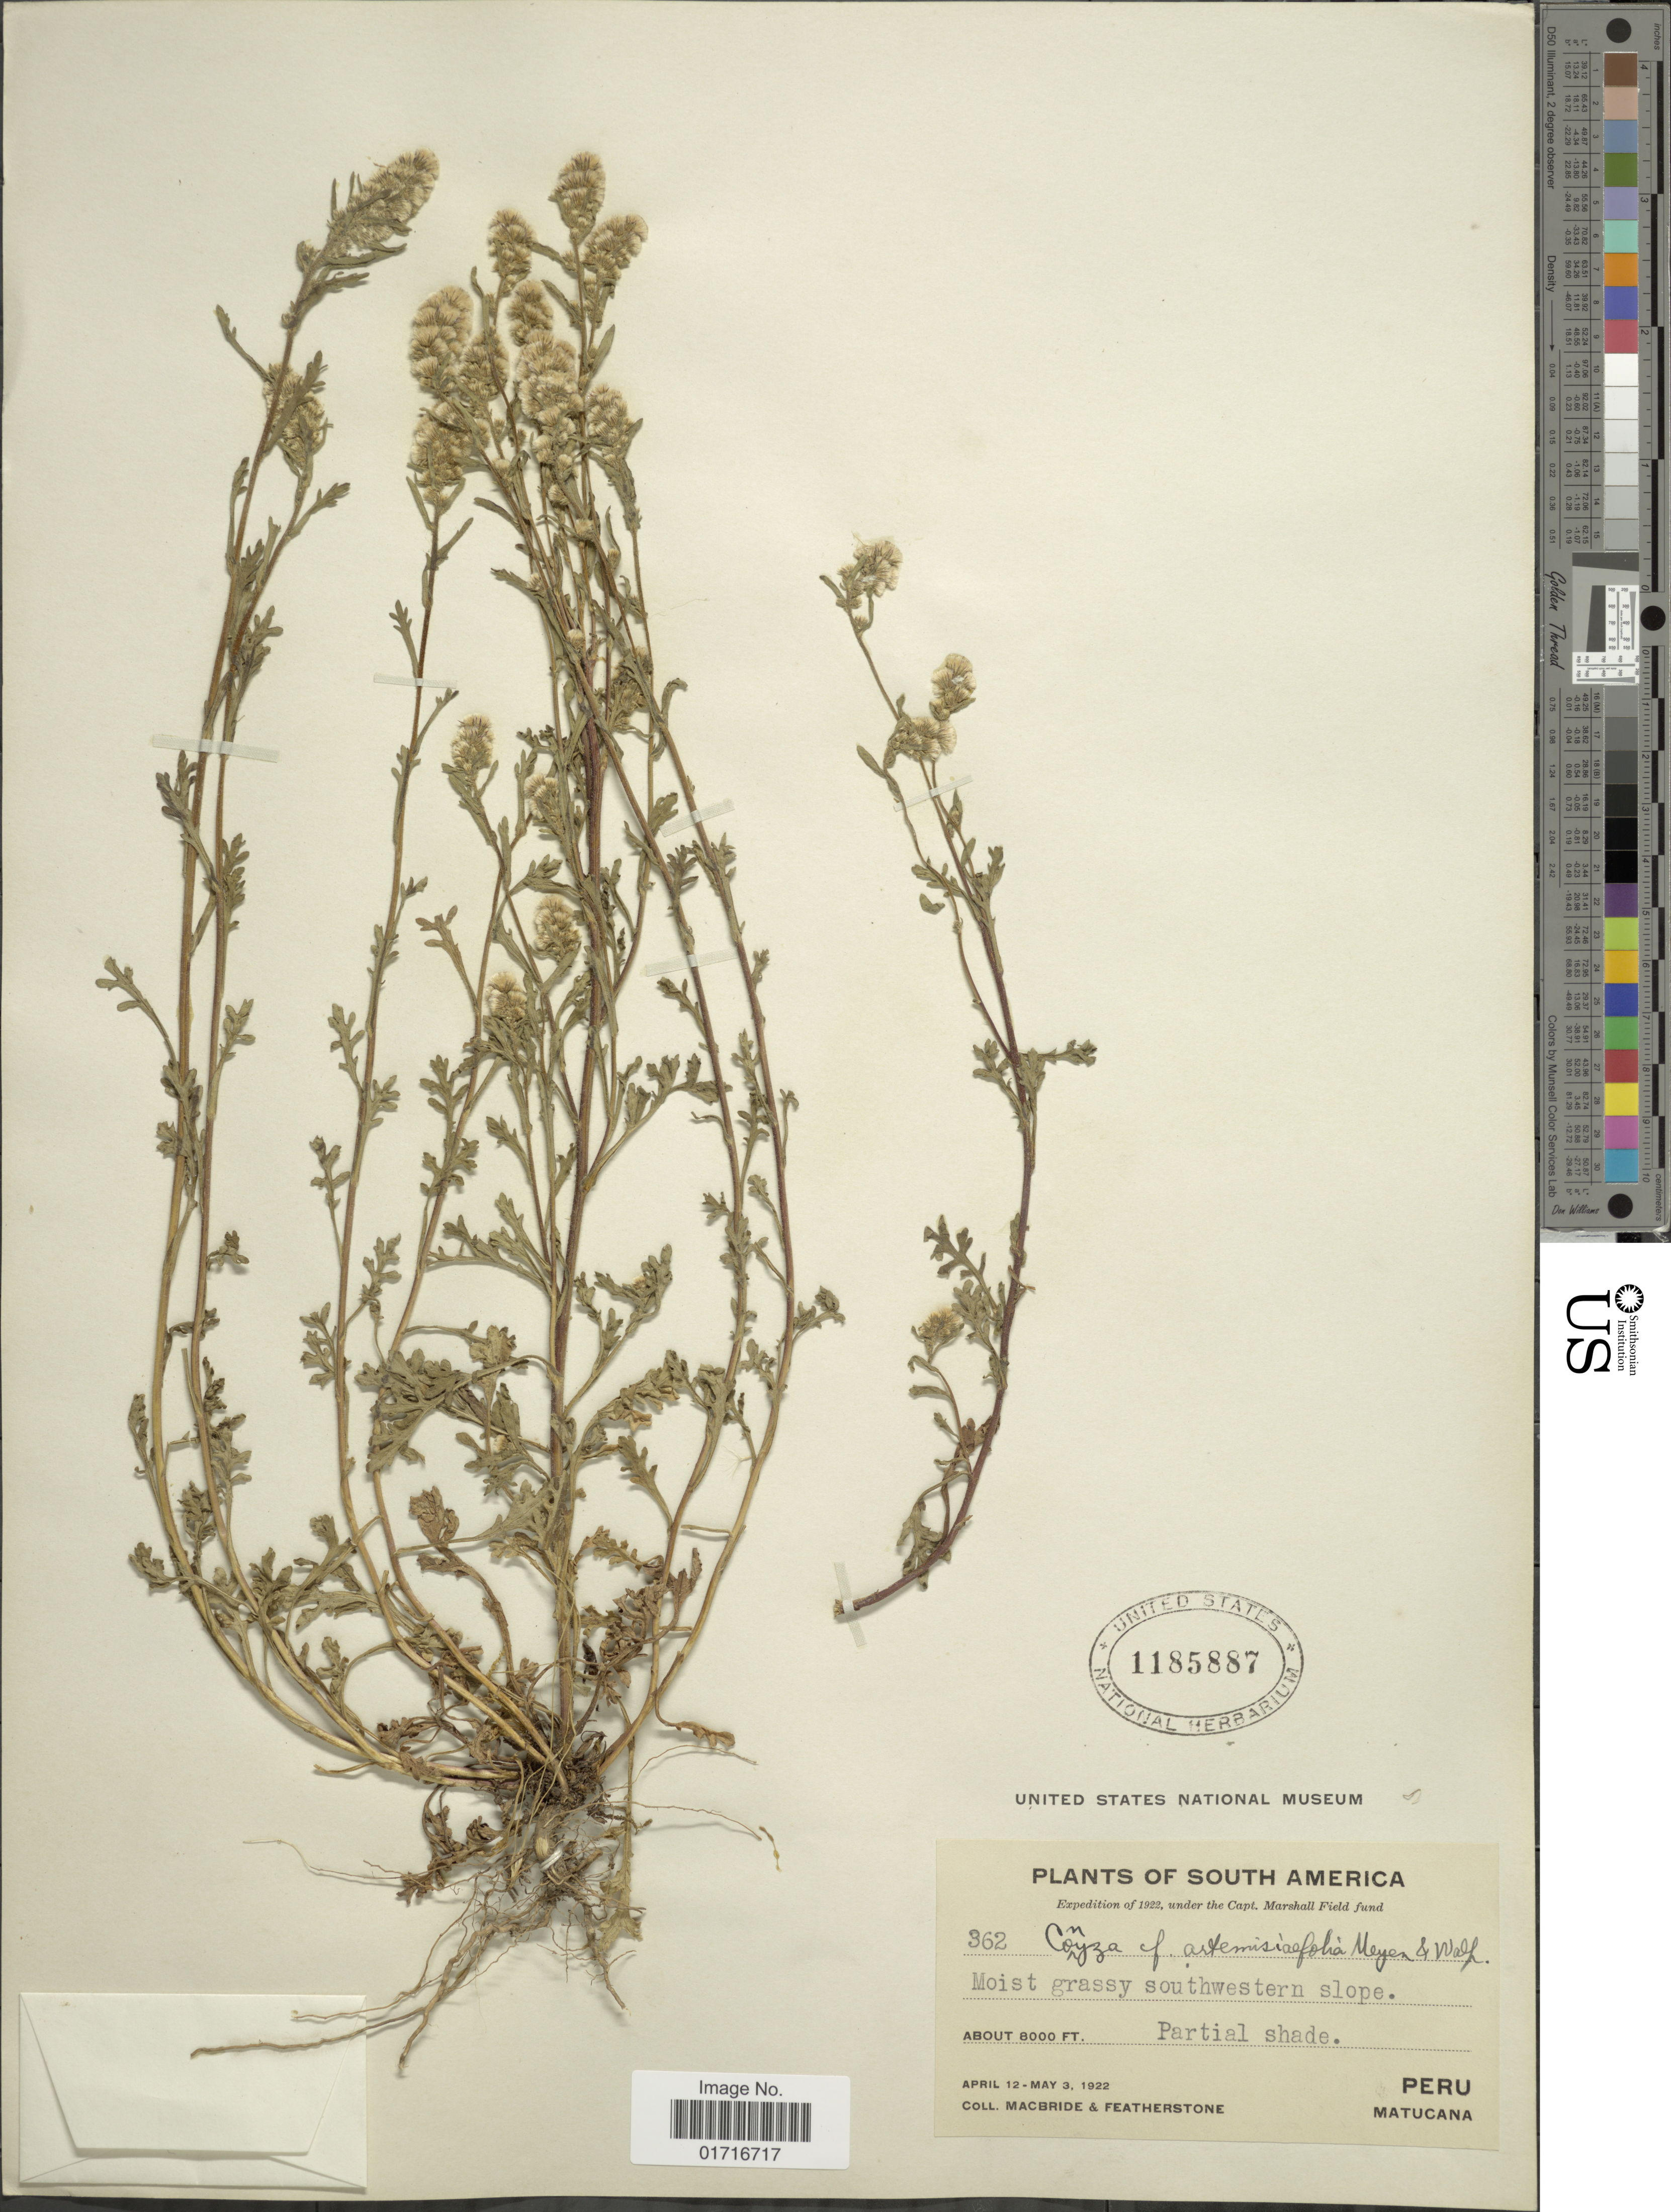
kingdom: Plantae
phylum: Tracheophyta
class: Magnoliopsida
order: Asterales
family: Asteraceae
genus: Conyza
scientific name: Conyza artemisifolia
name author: Meyen & Walp.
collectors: Macbride, -- & -. Featherstone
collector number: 362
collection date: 1922-04-12/1922-05-03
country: Peru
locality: Peru, Matucana. Southwestern slope.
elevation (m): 2438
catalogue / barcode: US 1185887